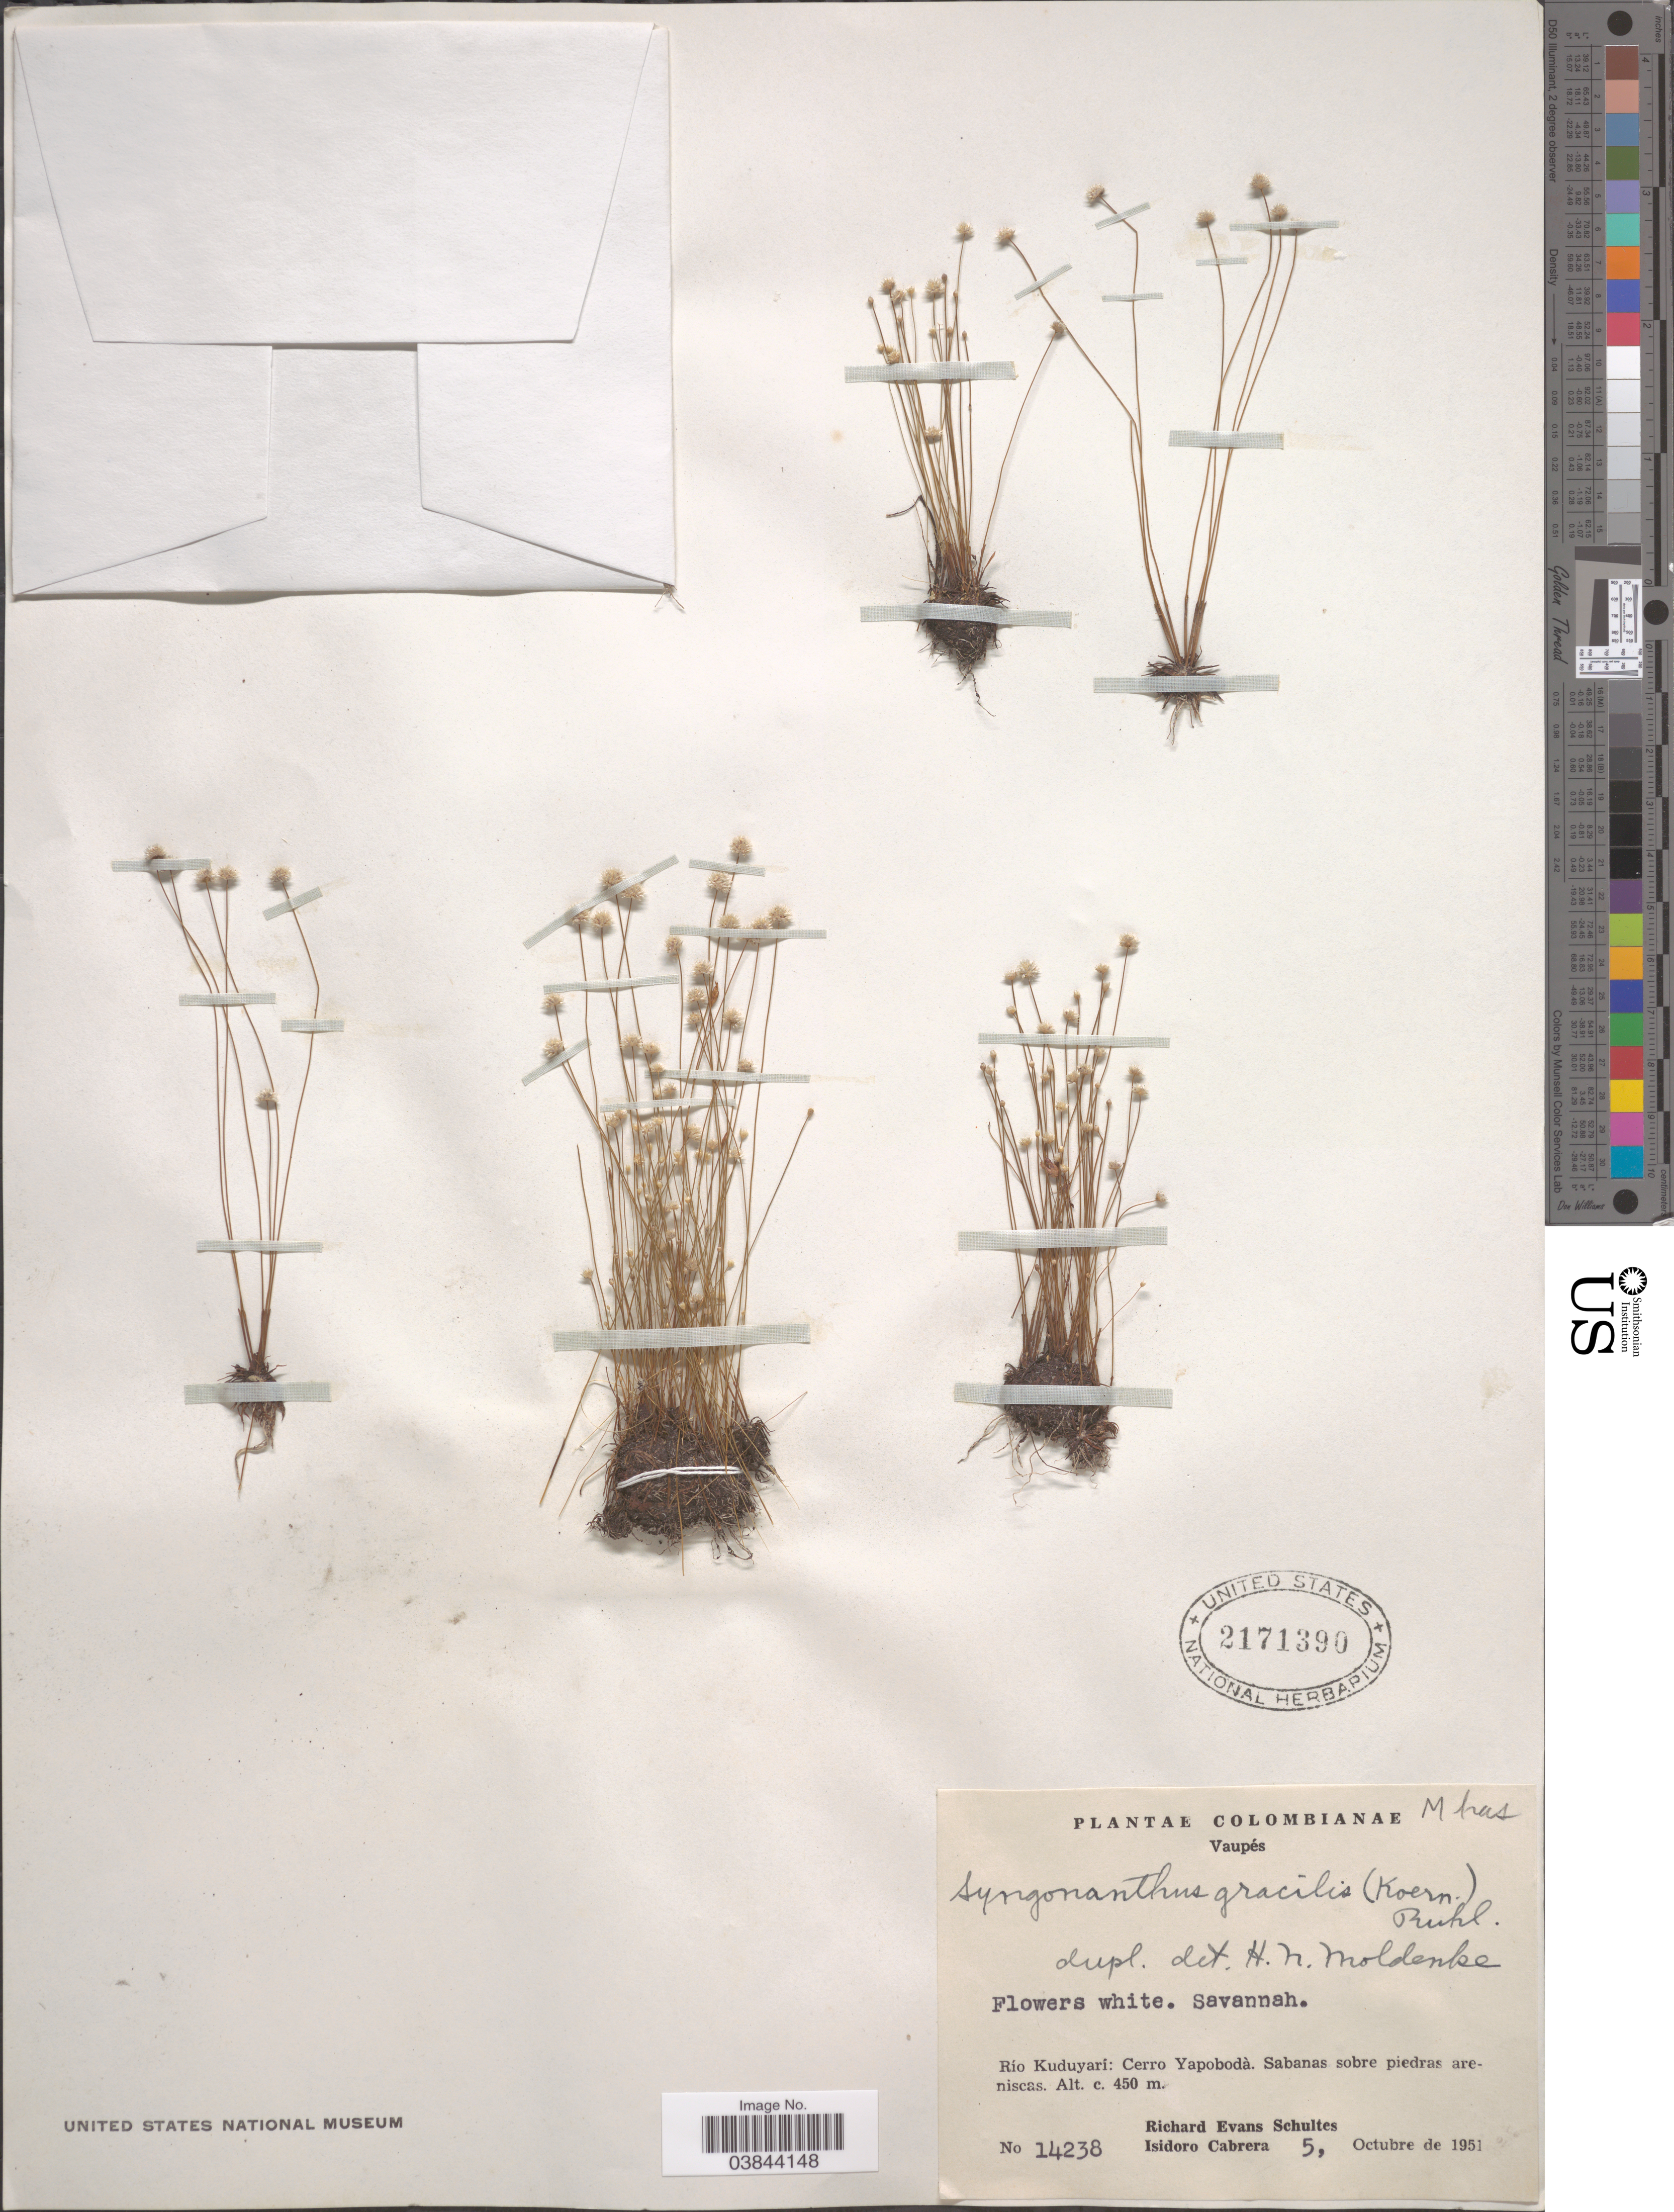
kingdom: Plantae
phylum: Tracheophyta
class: Liliopsida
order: Poales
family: Eriocaulaceae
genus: Syngonanthus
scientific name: Syngonanthus gracilis var. gracilis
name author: (Bong.) Ruhland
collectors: R. E. Schultes & I. Cabrera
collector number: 14238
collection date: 1951-10-02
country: Colombia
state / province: Vaupés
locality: Río Kuduyarí: Cerro Yapobodà.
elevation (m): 450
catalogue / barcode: US 2171390